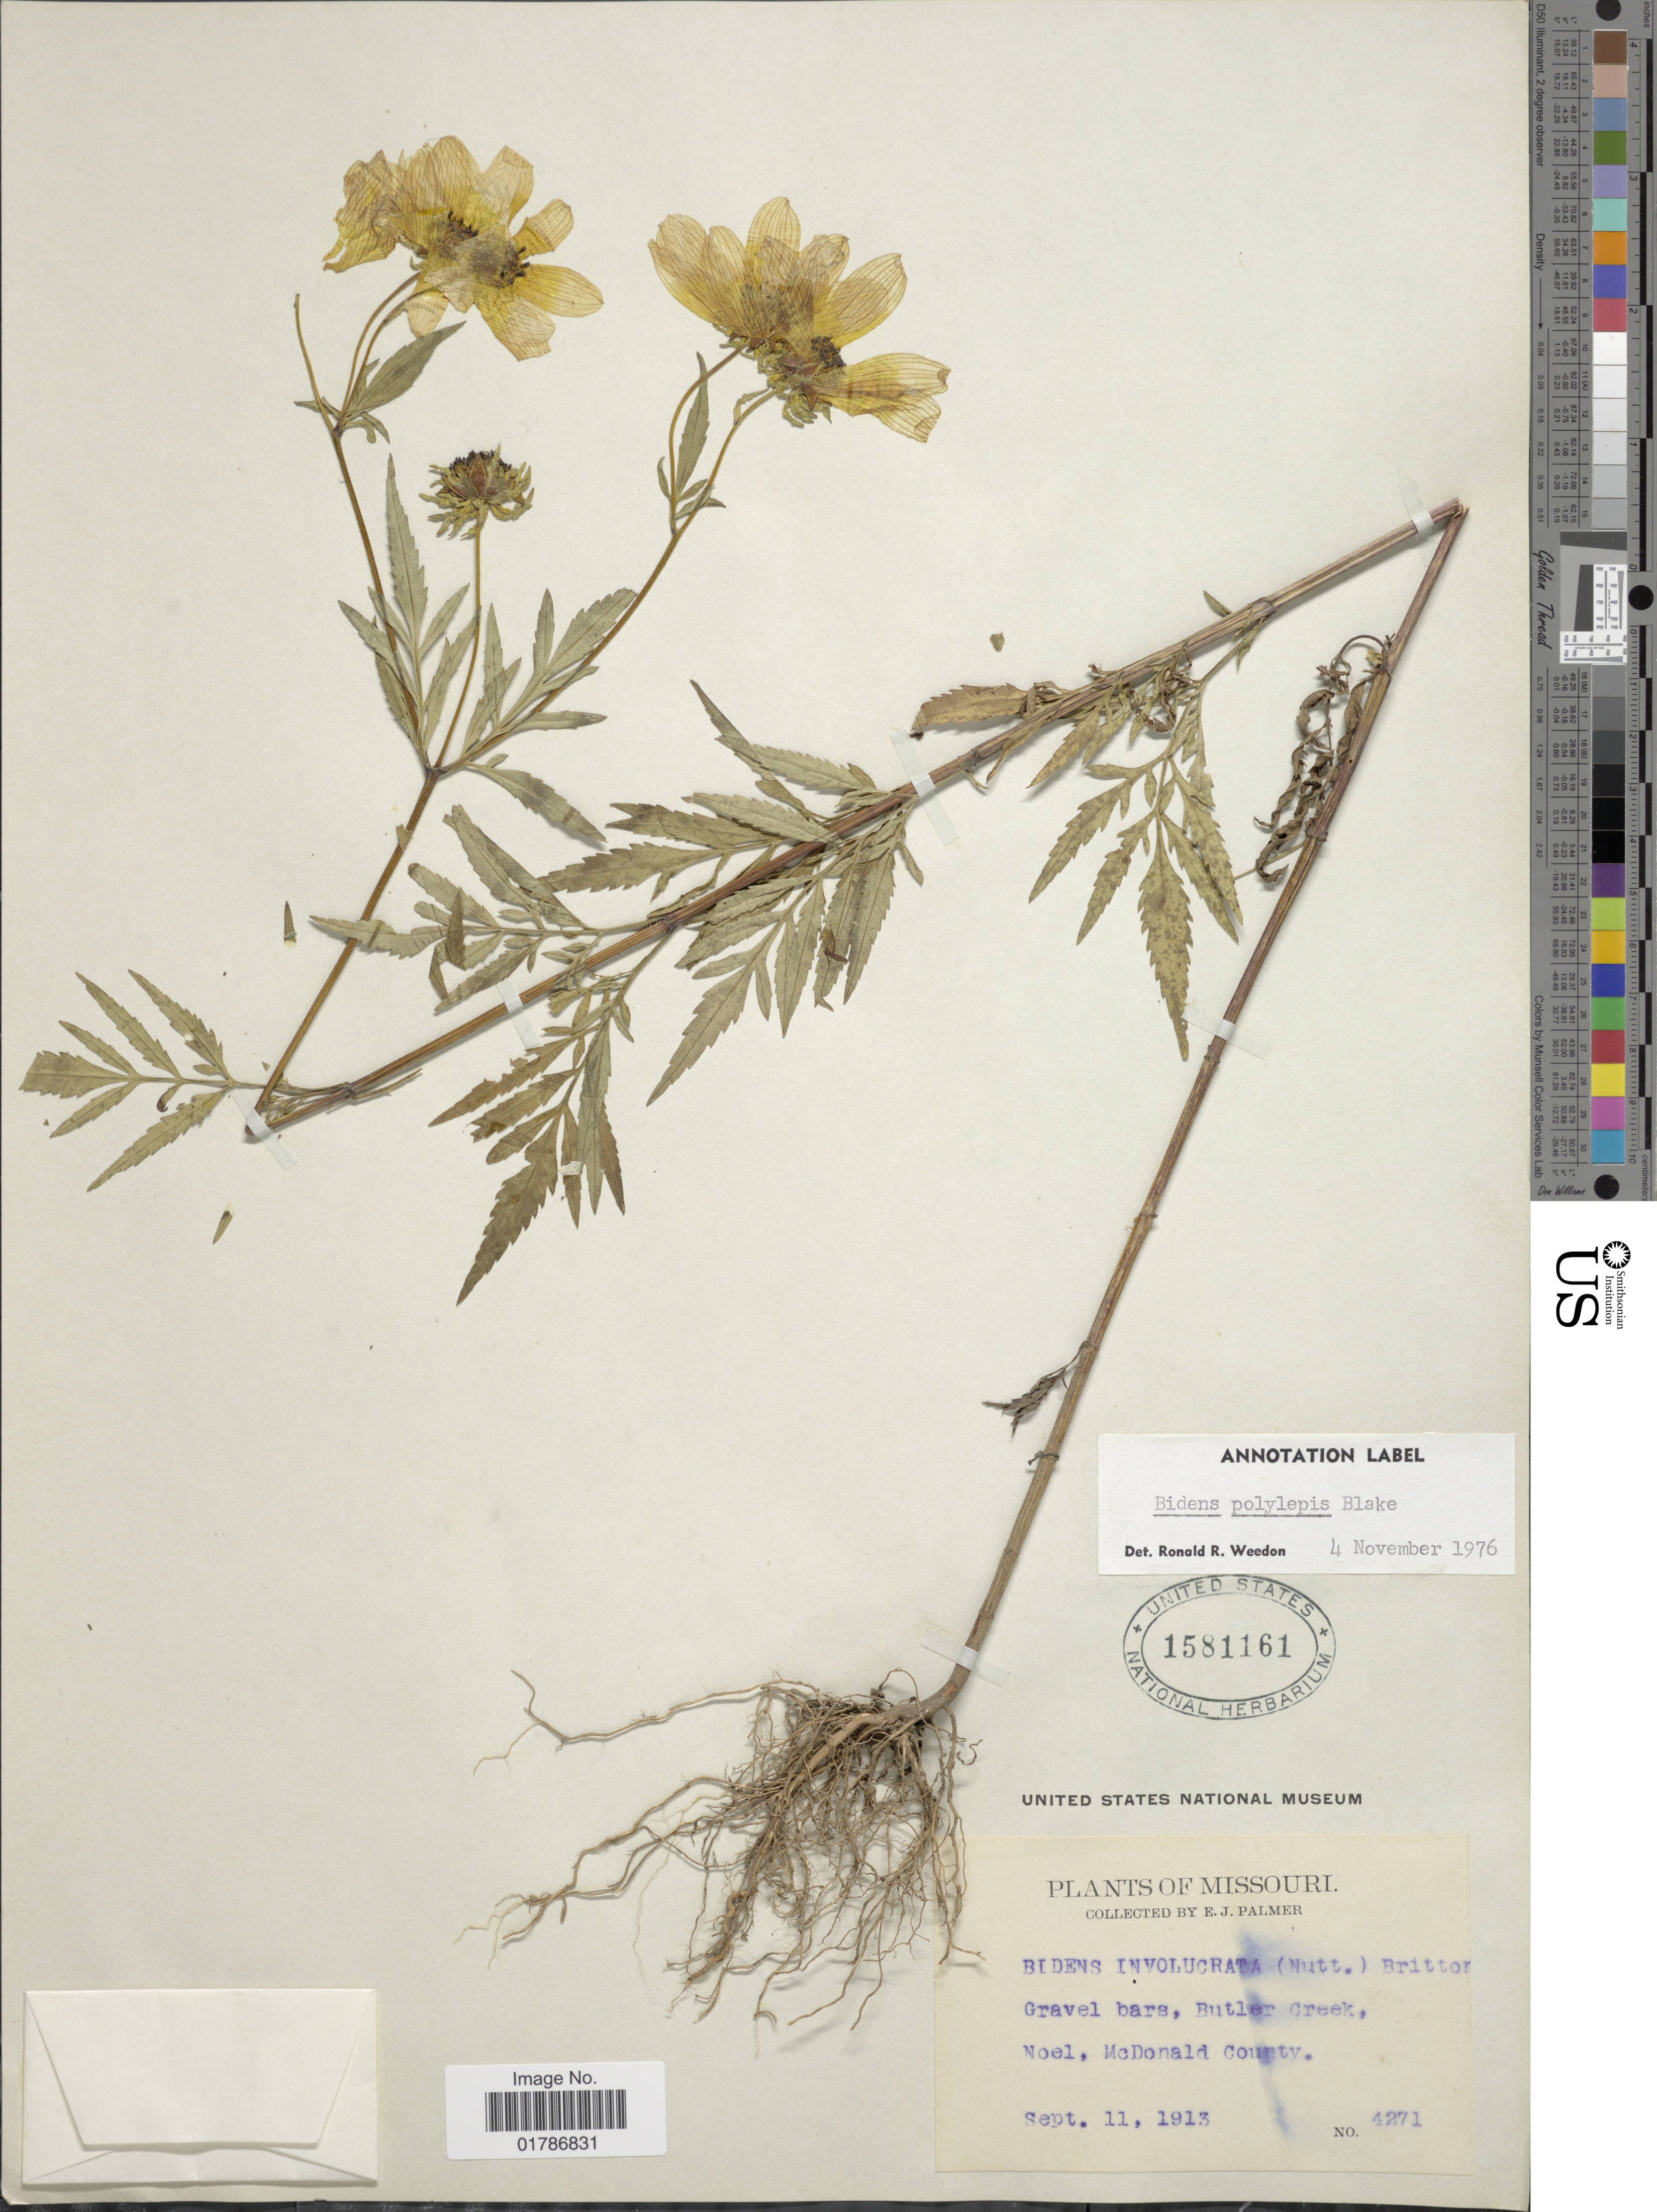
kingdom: Plantae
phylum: Tracheophyta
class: Magnoliopsida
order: Asterales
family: Asteraceae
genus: Bidens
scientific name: Bidens polylepis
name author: S.F. Blake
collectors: E. J. Palmer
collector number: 4271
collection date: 1913-09-11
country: United States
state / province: Missouri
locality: Noel, Mcdonald County, Butler Creek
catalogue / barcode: US 1581161